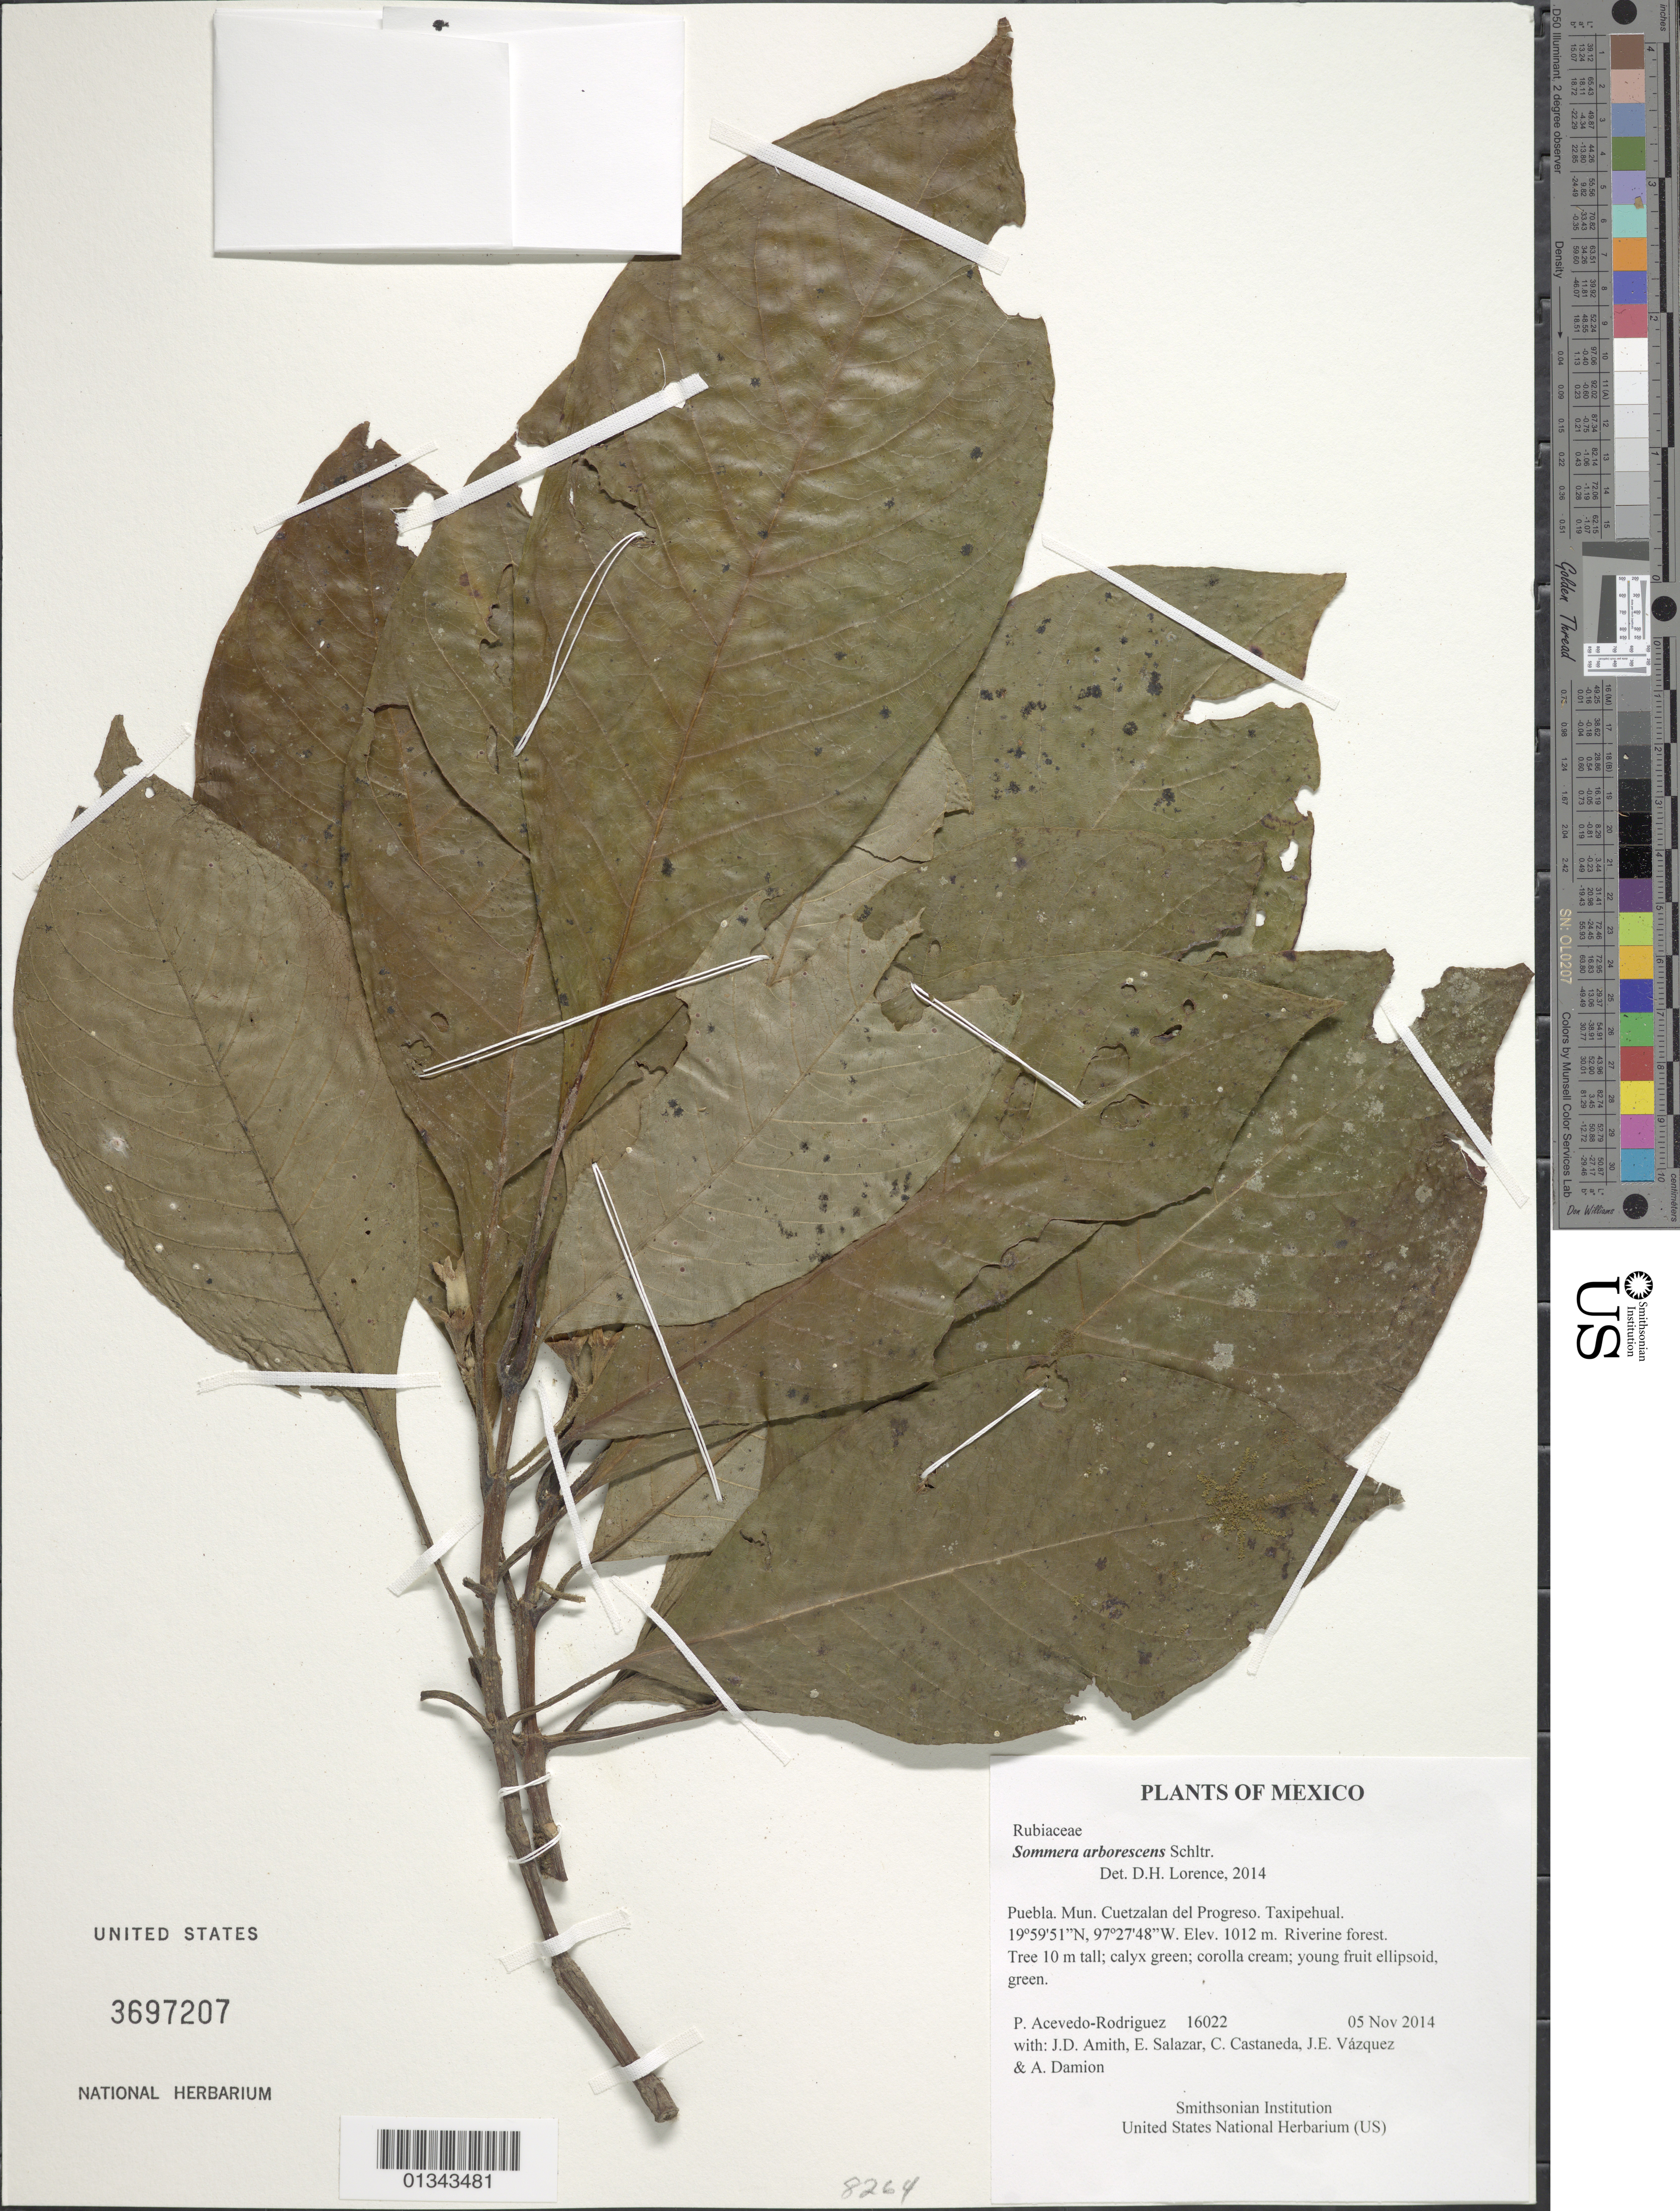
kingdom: Plantae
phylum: Tracheophyta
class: Magnoliopsida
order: Gentianales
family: Rubiaceae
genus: Sommera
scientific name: Sommera arborescens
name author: Schltdl.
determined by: Lorence, David H., (PTBG), National Tropical Botanical Garden (UNITED STATES)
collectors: P. Acevedo-Rodr., J. D. Amith, E. Salazar, C. Castaneda, J. E. Vázquez & A. Damion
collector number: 16022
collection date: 2014-11-05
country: Mexico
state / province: Puebla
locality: Mun. Cuetzalan del Progreso. Taxipehual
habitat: Riverine forest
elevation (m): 1012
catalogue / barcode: US 3697207